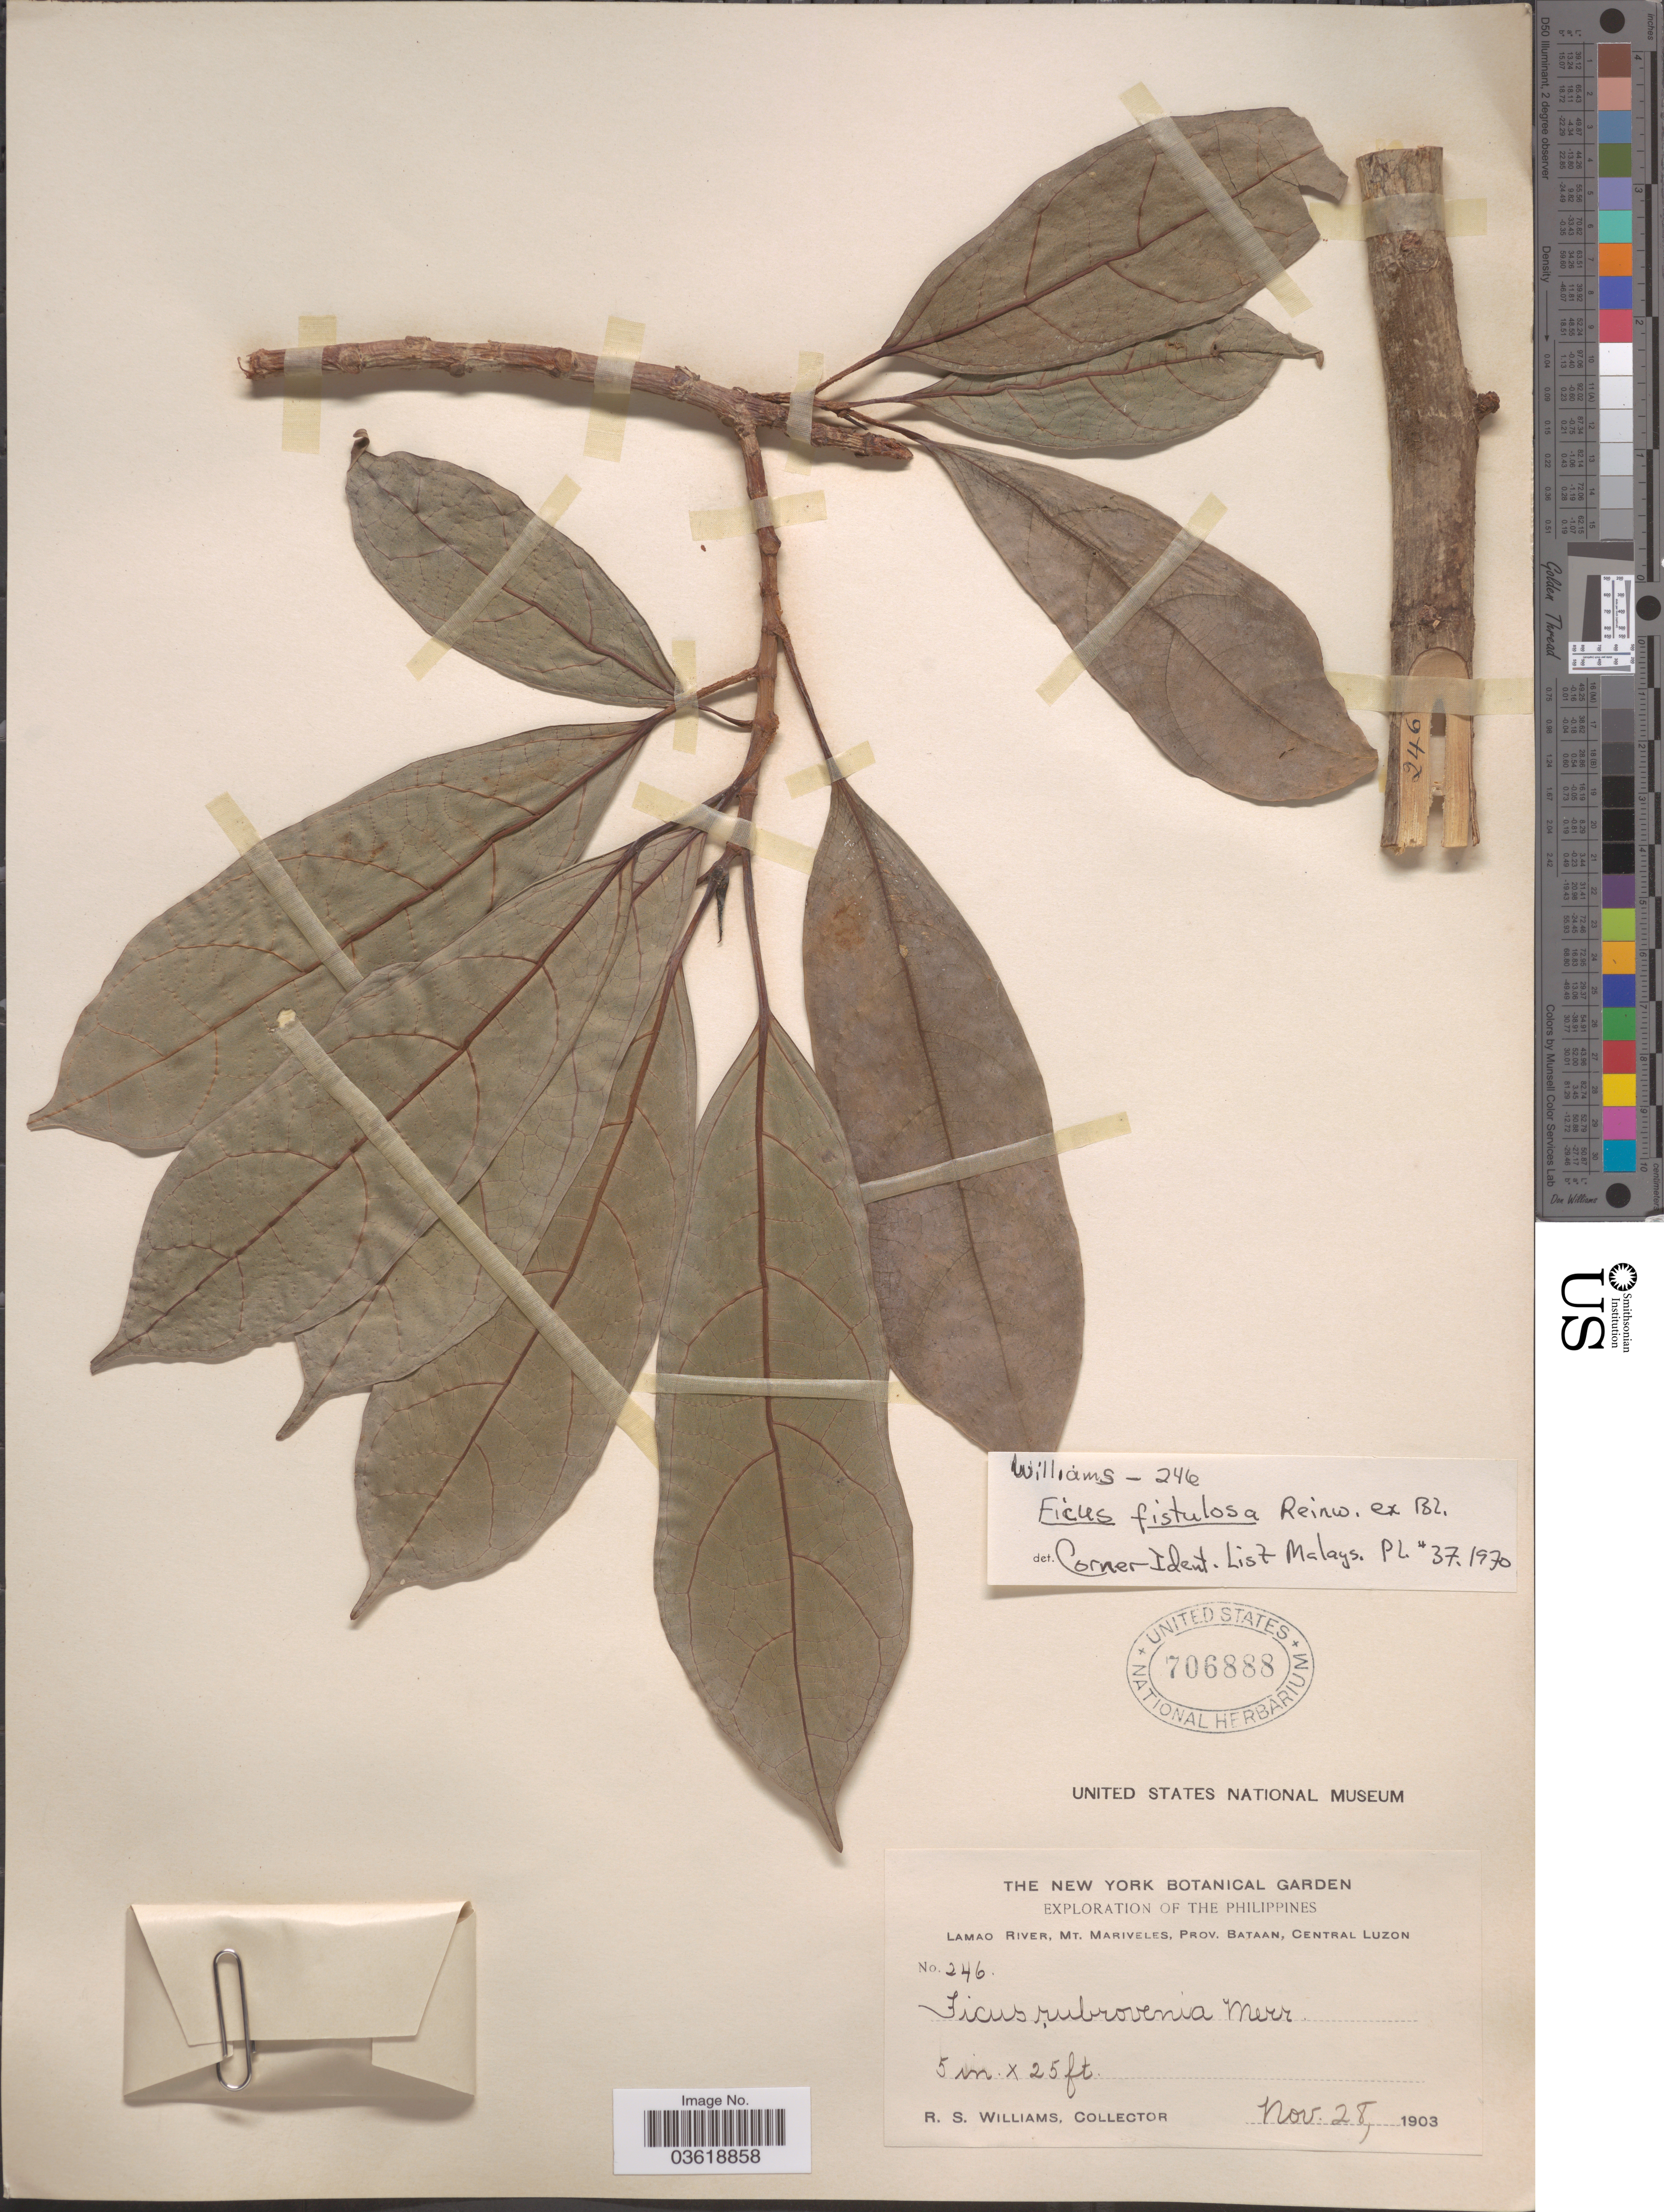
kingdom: Plantae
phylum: Tracheophyta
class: Magnoliopsida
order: Rosales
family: Moraceae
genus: Ficus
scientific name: Ficus fistulosa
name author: Reinw. ex Blume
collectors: R. S. Williams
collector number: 246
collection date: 1903-11-28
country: Philippines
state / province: Central Luzon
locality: Lamao River, Mt. Mariveles, Prov. Bataan.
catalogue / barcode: US 706888